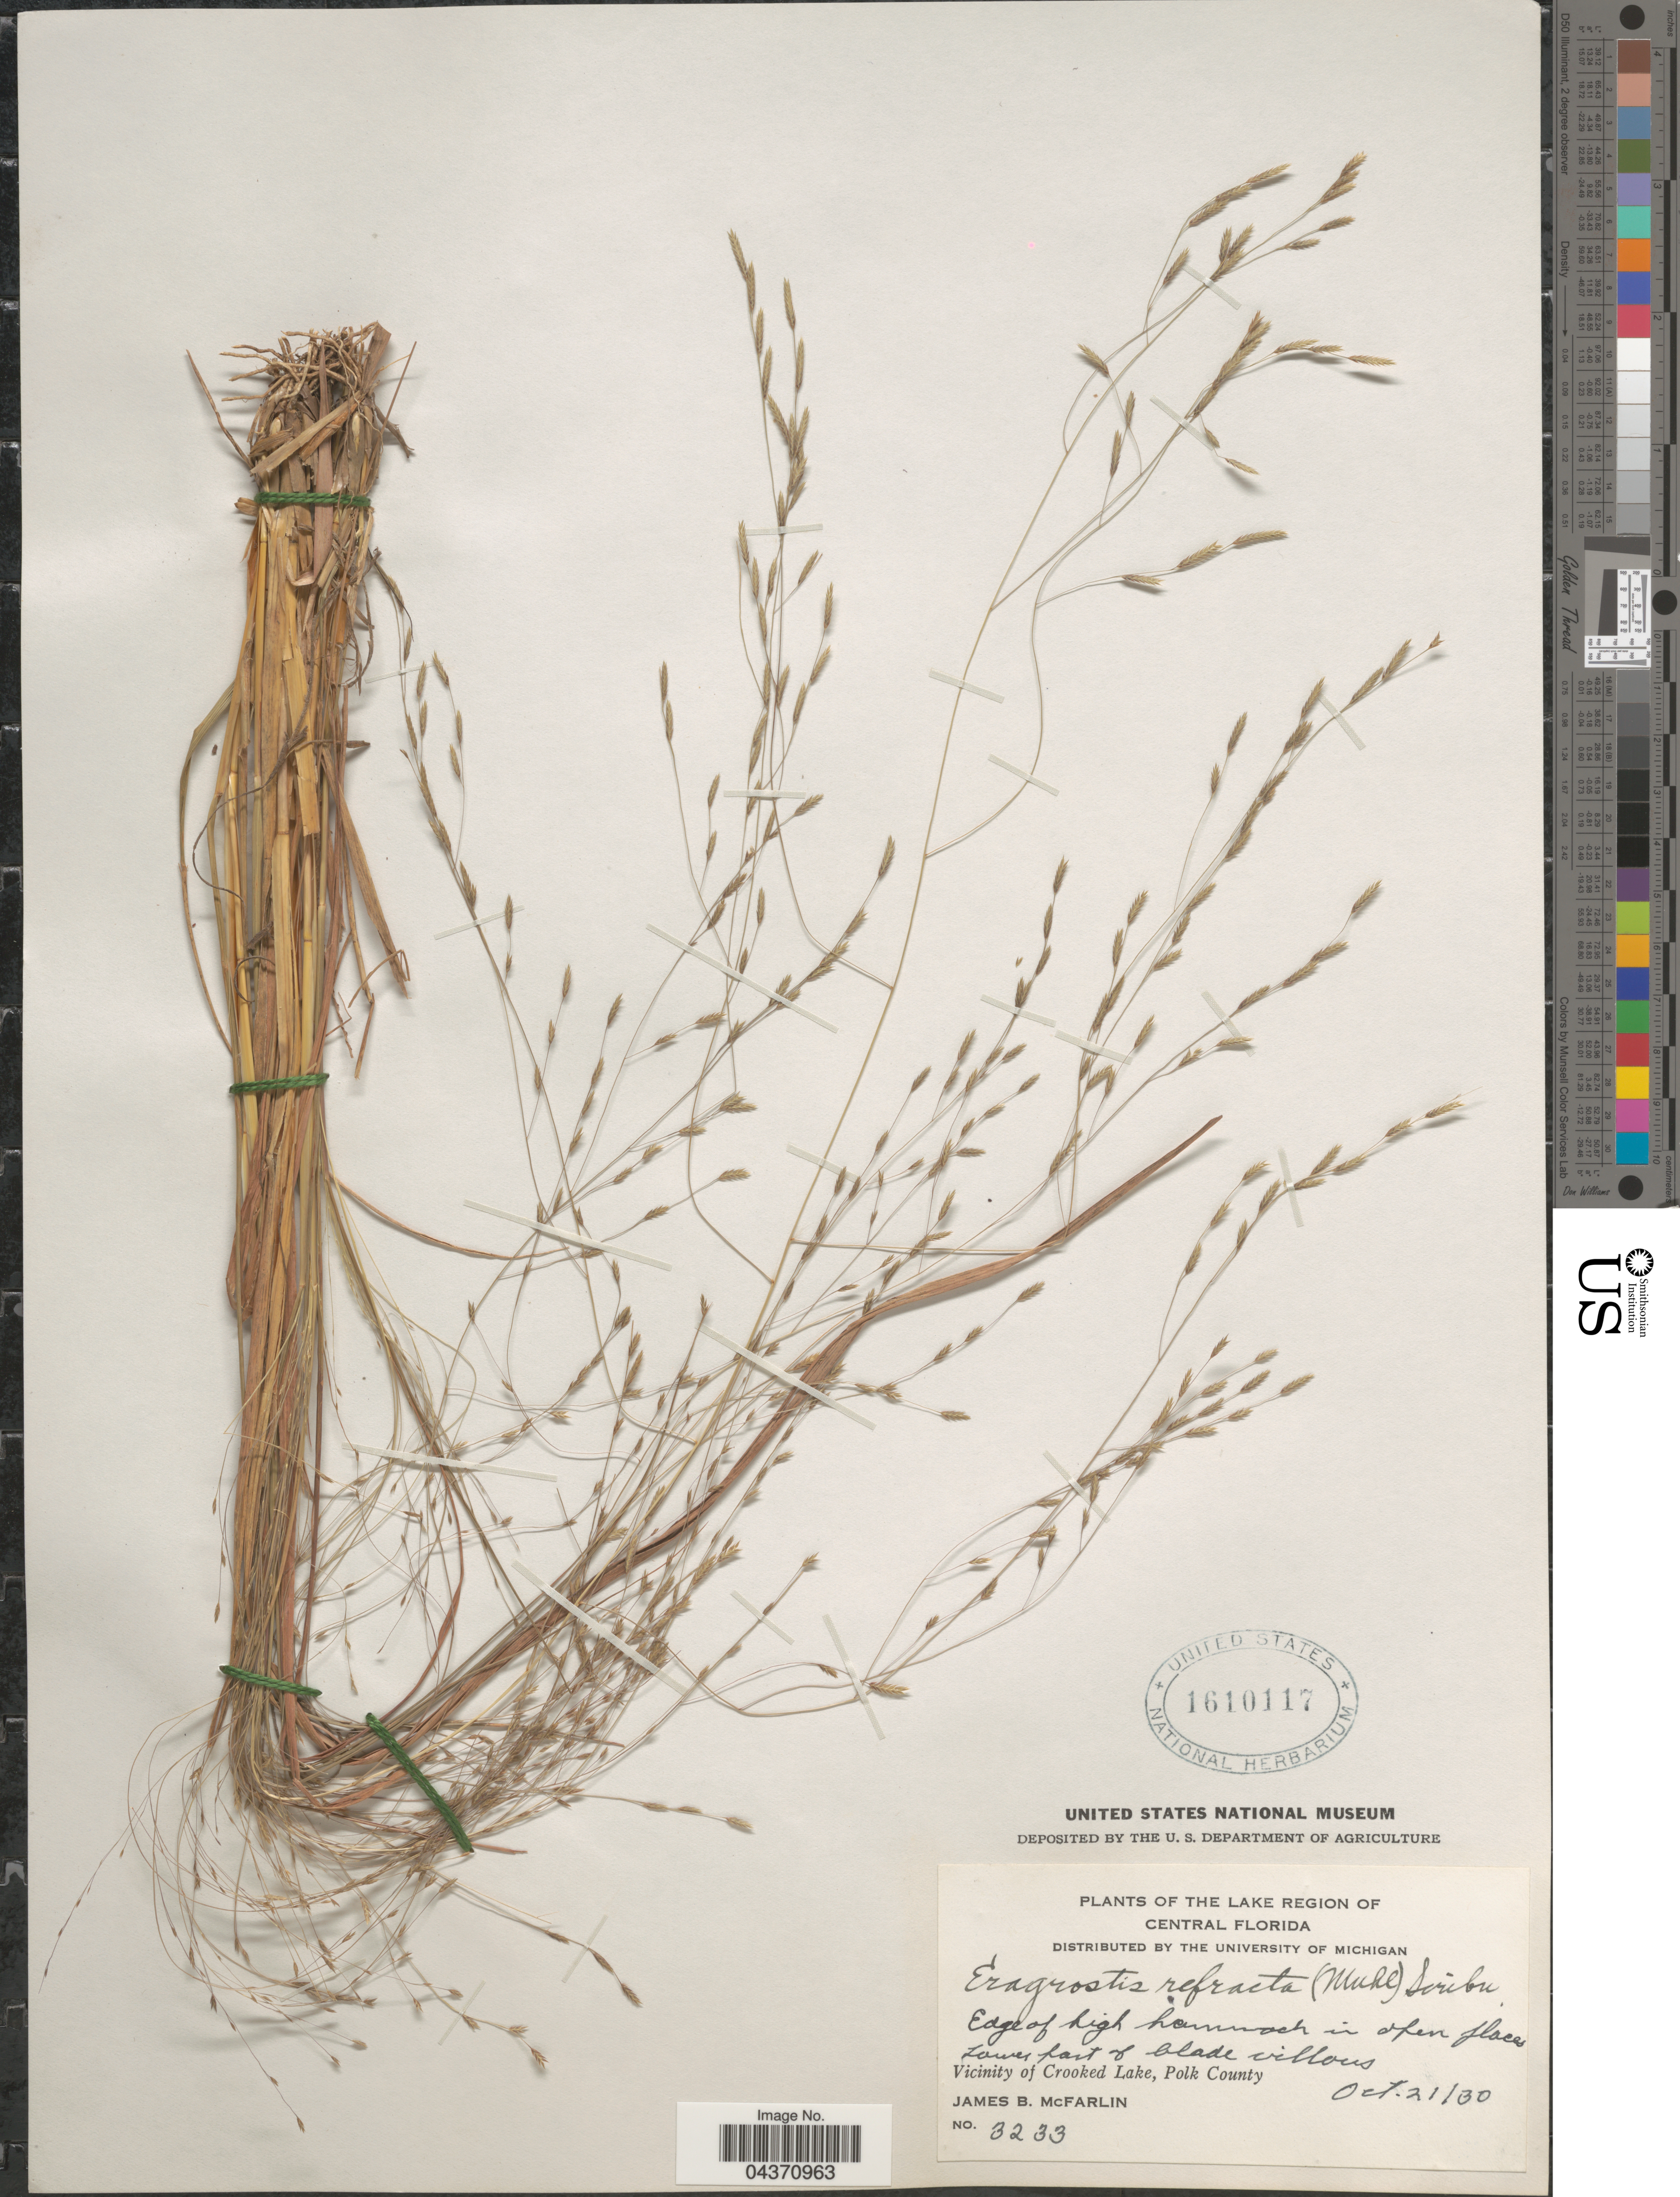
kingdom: Plantae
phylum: Tracheophyta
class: Liliopsida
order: Poales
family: Poaceae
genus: Eragrostis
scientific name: Eragrostis refracta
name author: (Muhl.) Scribn.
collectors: J. McFarlin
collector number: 3233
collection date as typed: Transcribed d/m/y: 21/10/30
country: United States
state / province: Florida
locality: The Lake Region of Central Florida. Vicinity of Crooked Lake, Polk County.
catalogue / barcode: US 1610117